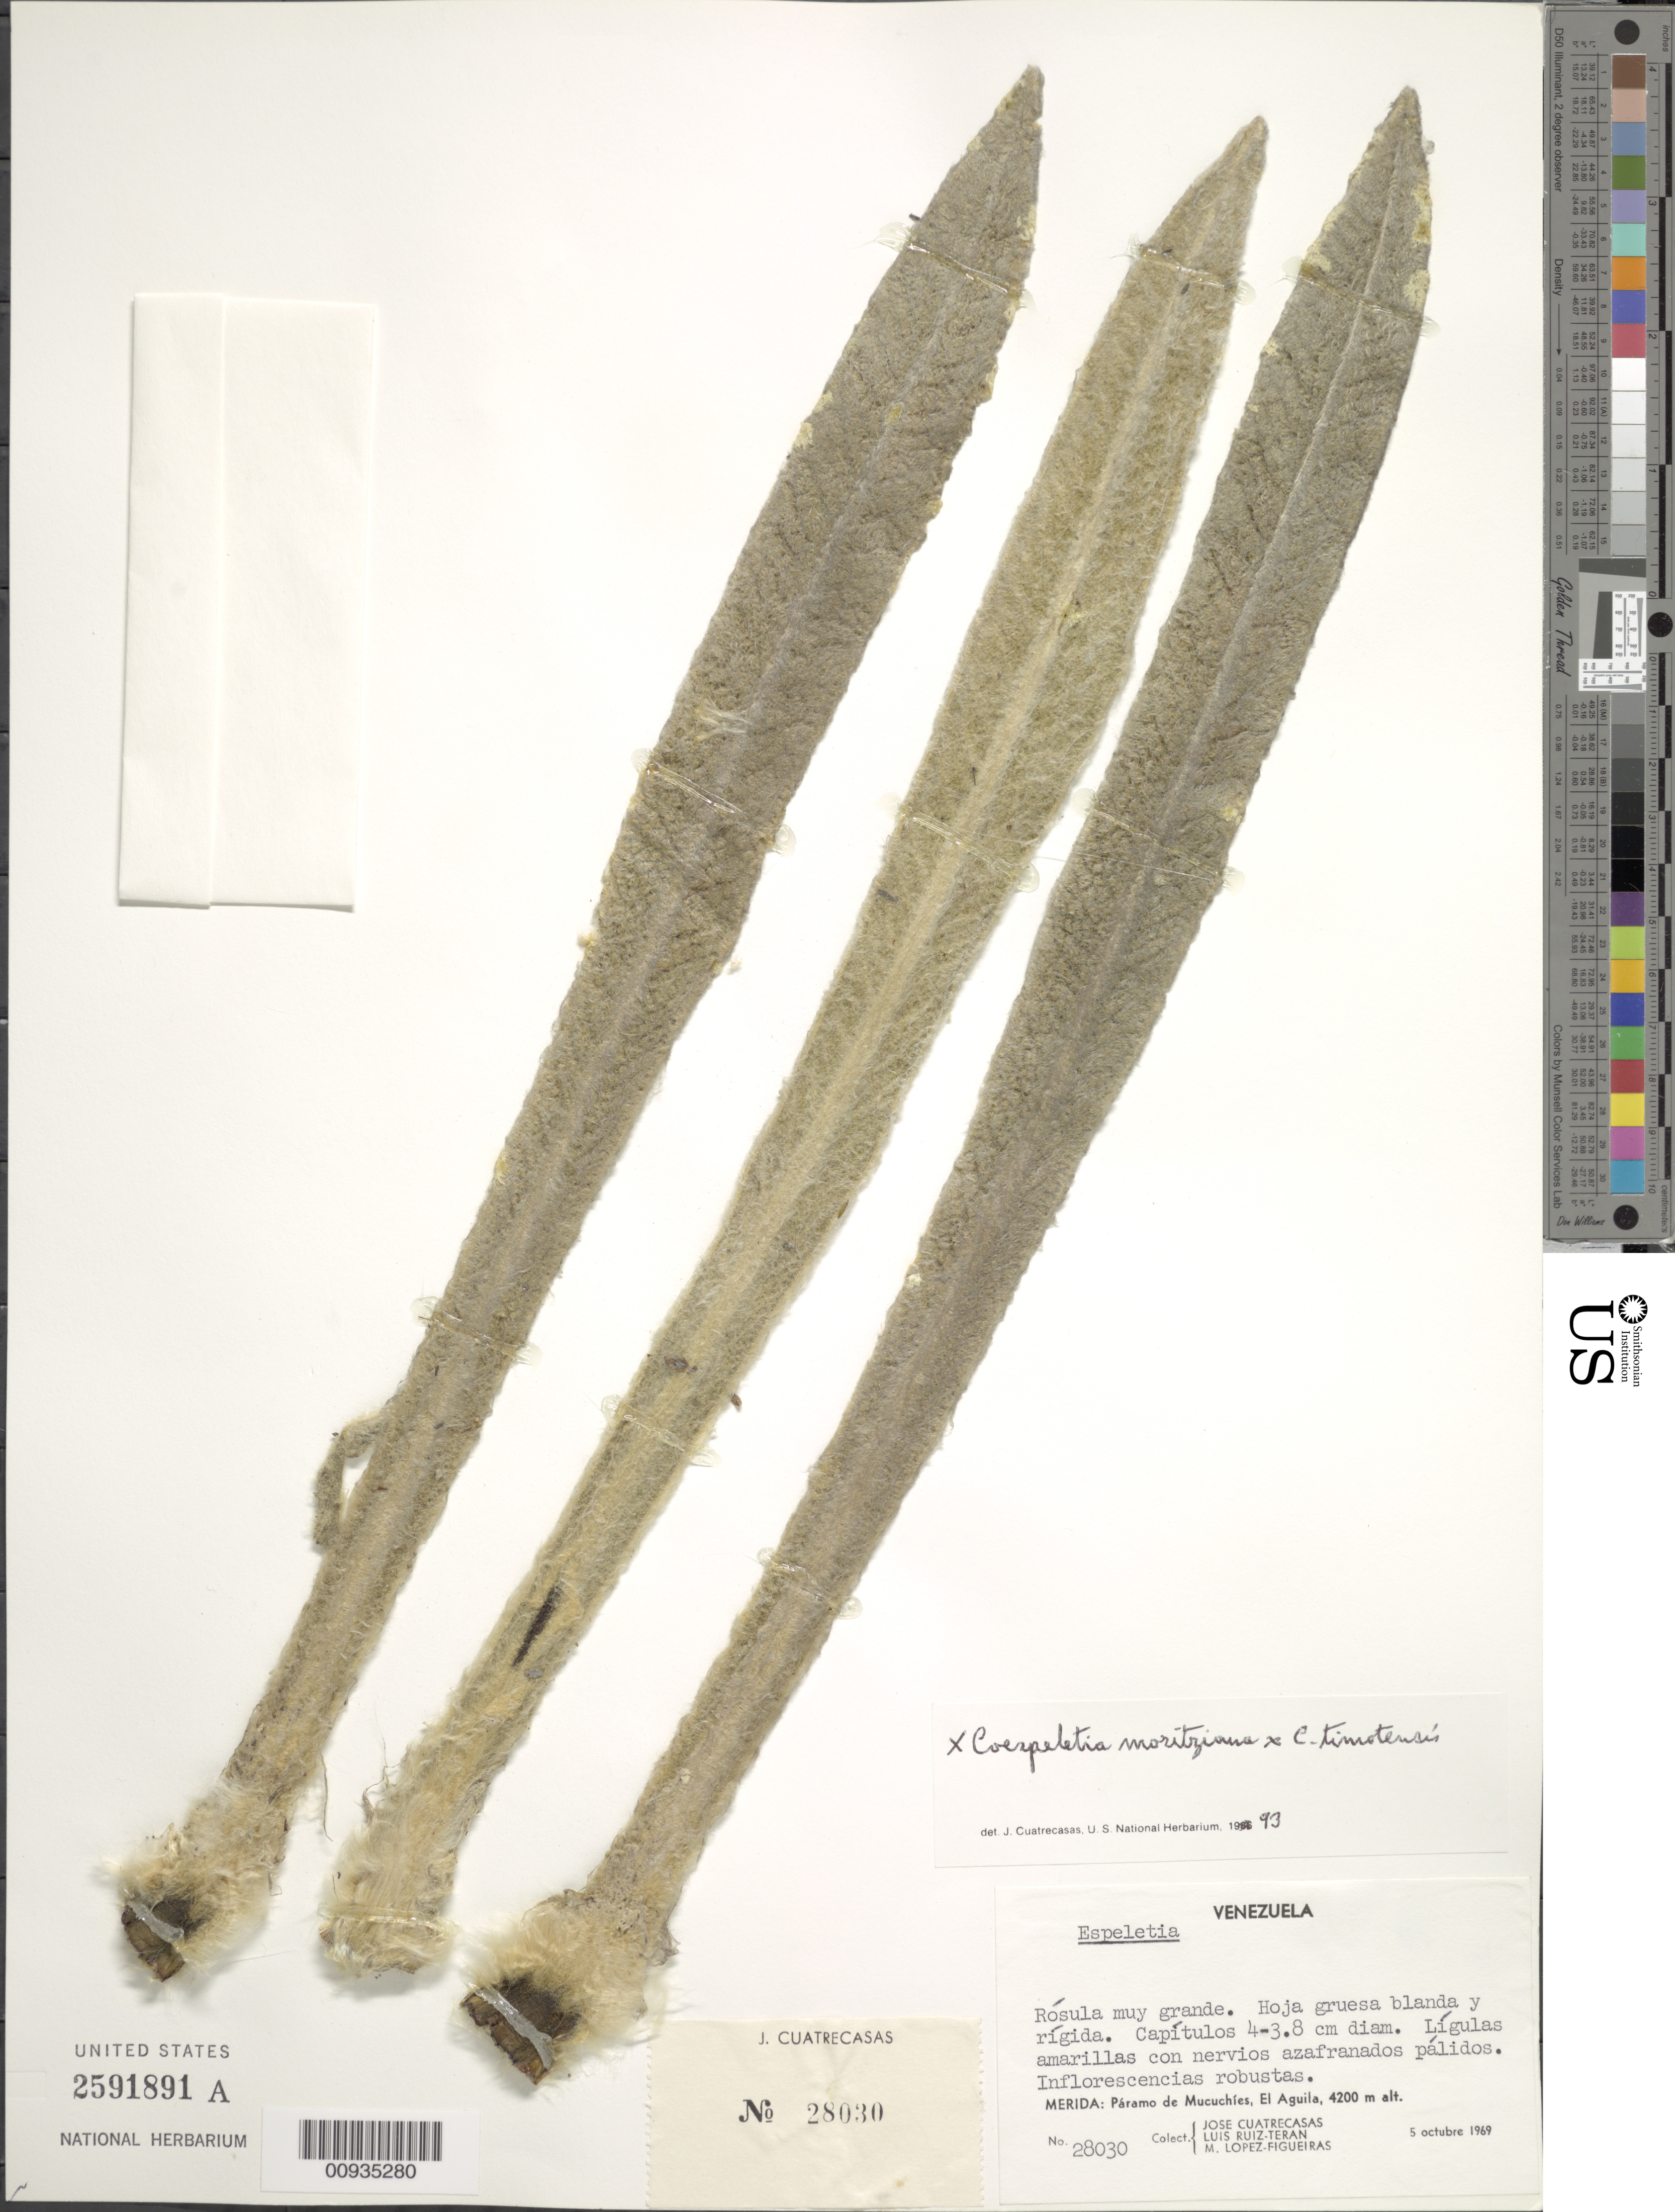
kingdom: Plantae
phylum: Tracheophyta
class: Magnoliopsida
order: Asterales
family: Asteraceae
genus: Coespeletia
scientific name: Coespeletia moritziana x C. timotensis (Cuatrec.) Cuatrec.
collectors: J. Cuatrecasas, L. E. Ruíz-Terán & M. López Figueiras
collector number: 28030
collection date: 1969-10-05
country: Venezuela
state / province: Mérida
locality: Paramo de Mucuchies, El Aguila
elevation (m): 4200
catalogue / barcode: US 2591891A